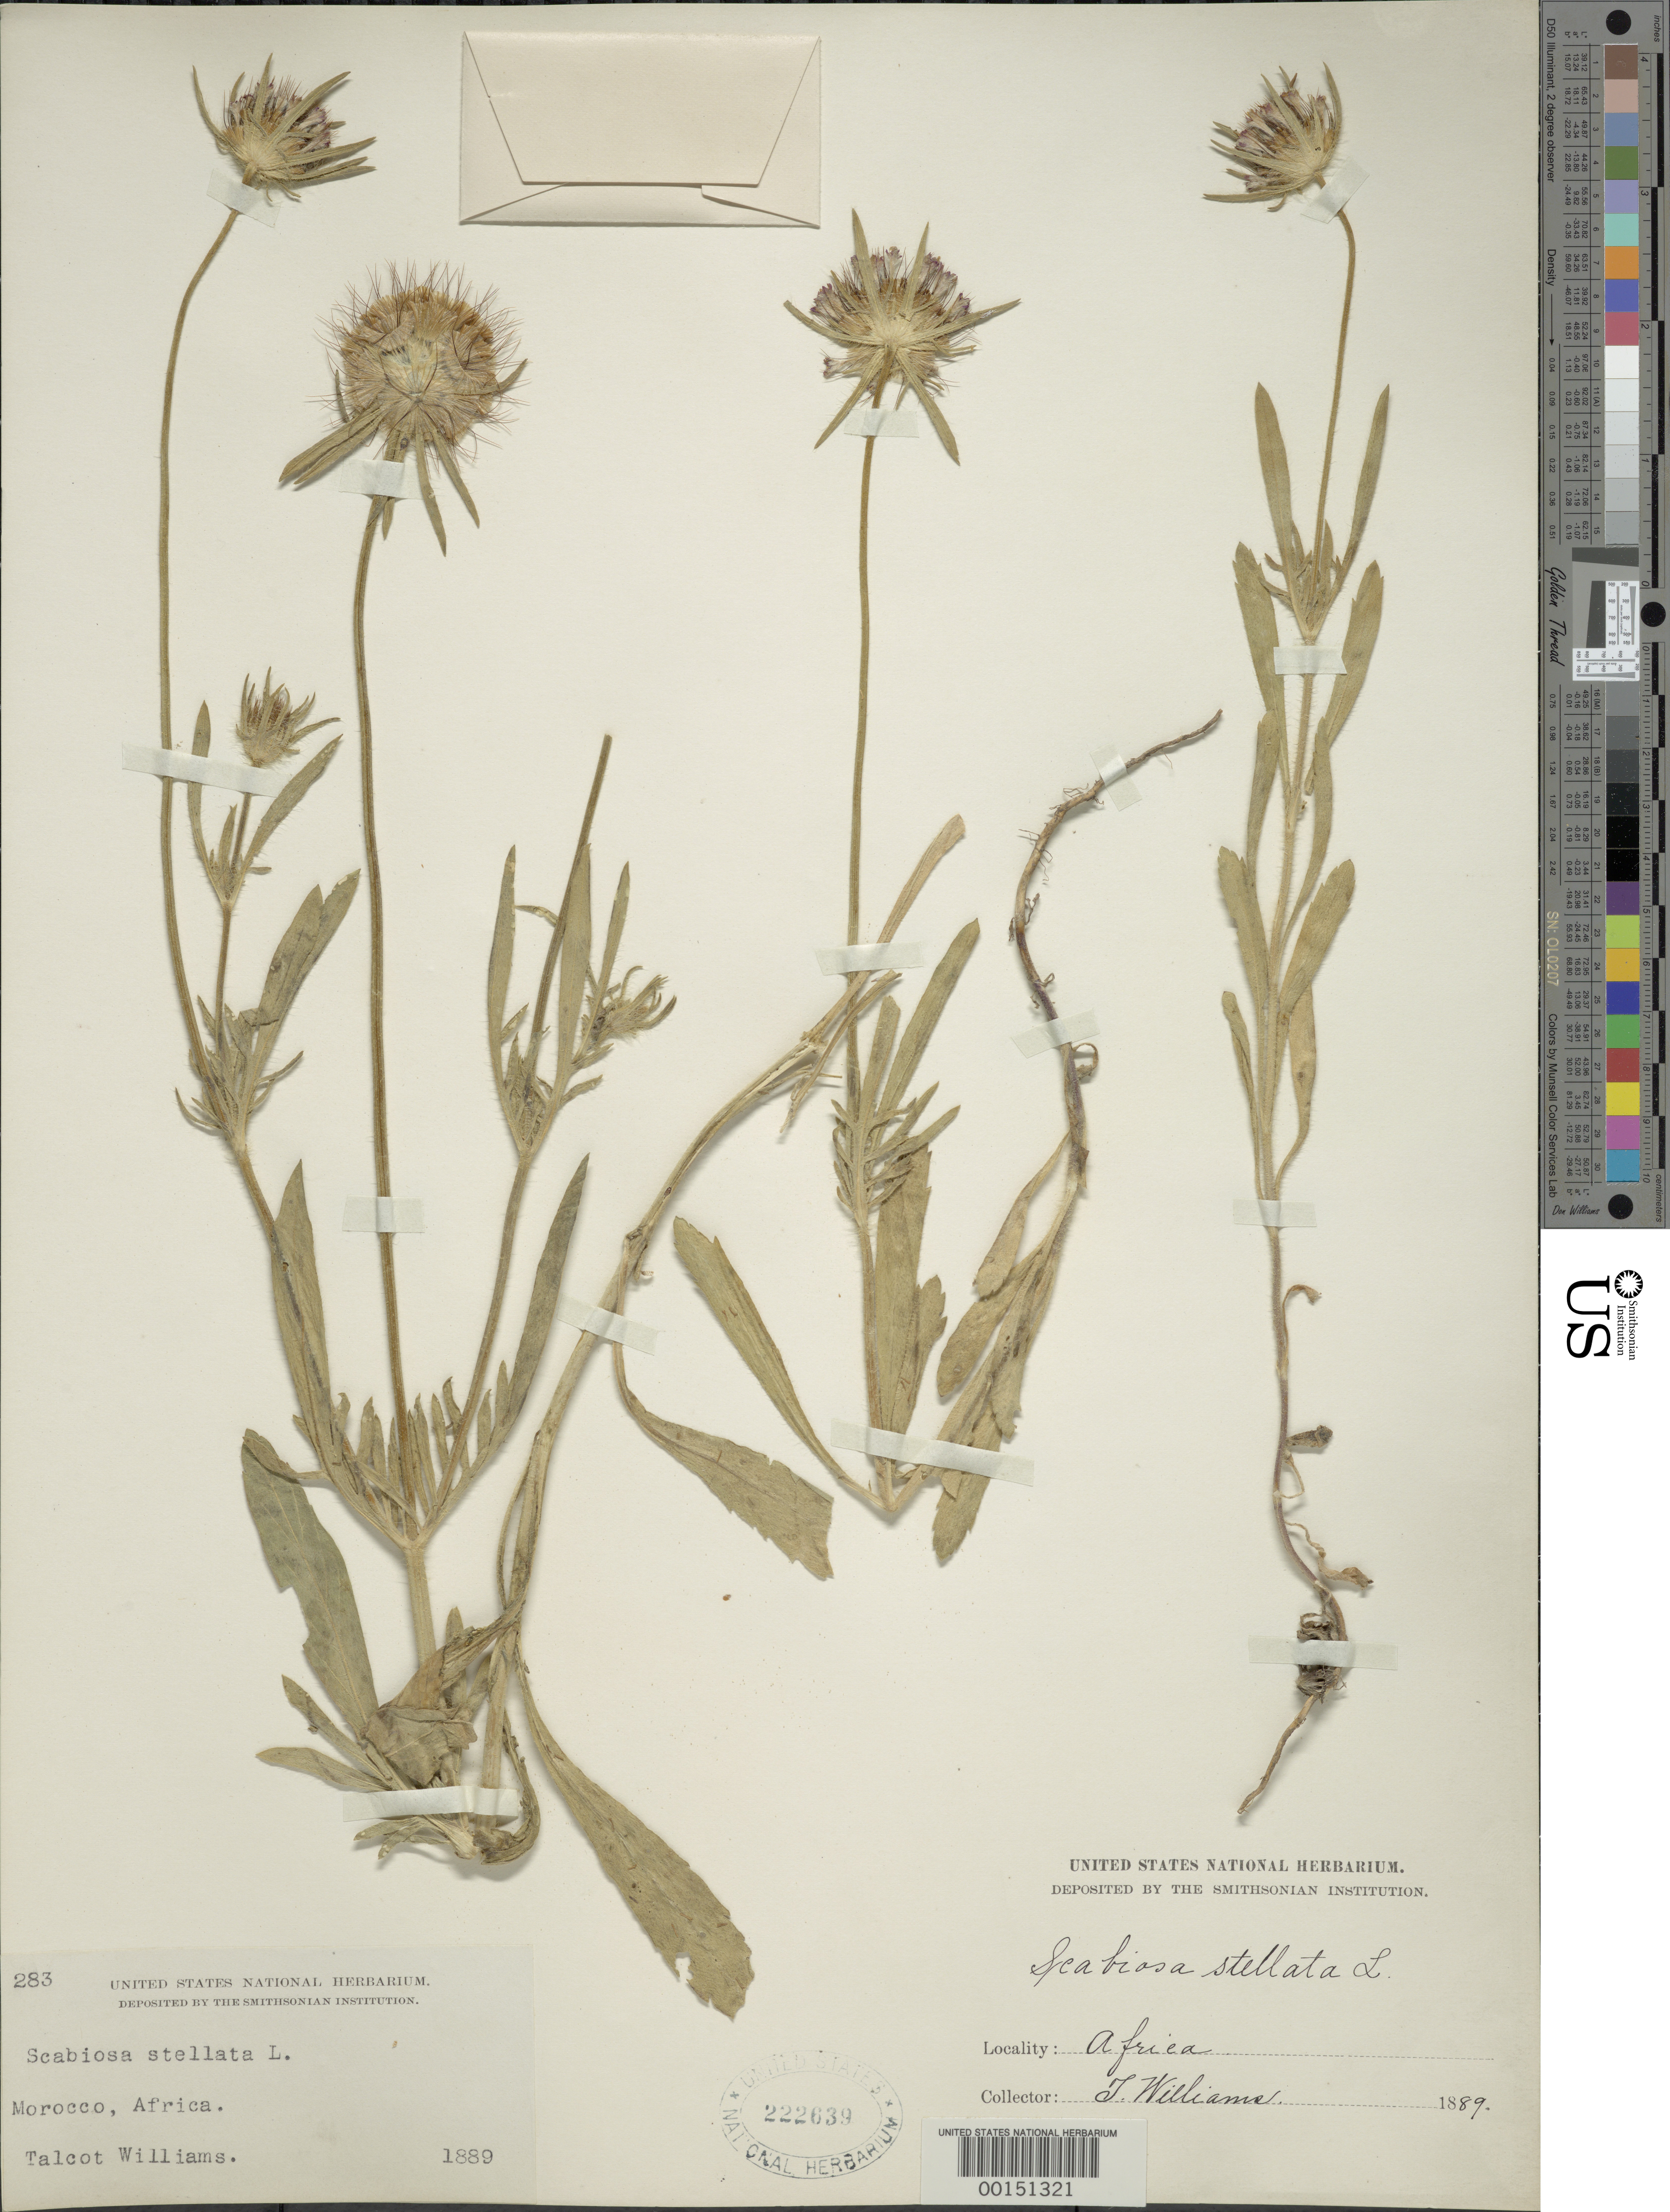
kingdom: Plantae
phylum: Tracheophyta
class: Magnoliopsida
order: Dipsacales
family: Caprifoliaceae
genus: Scabiosa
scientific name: Scabiosa stellata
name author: L.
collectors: T. Williams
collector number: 283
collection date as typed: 1889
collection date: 1889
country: Morocco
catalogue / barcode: US 222639